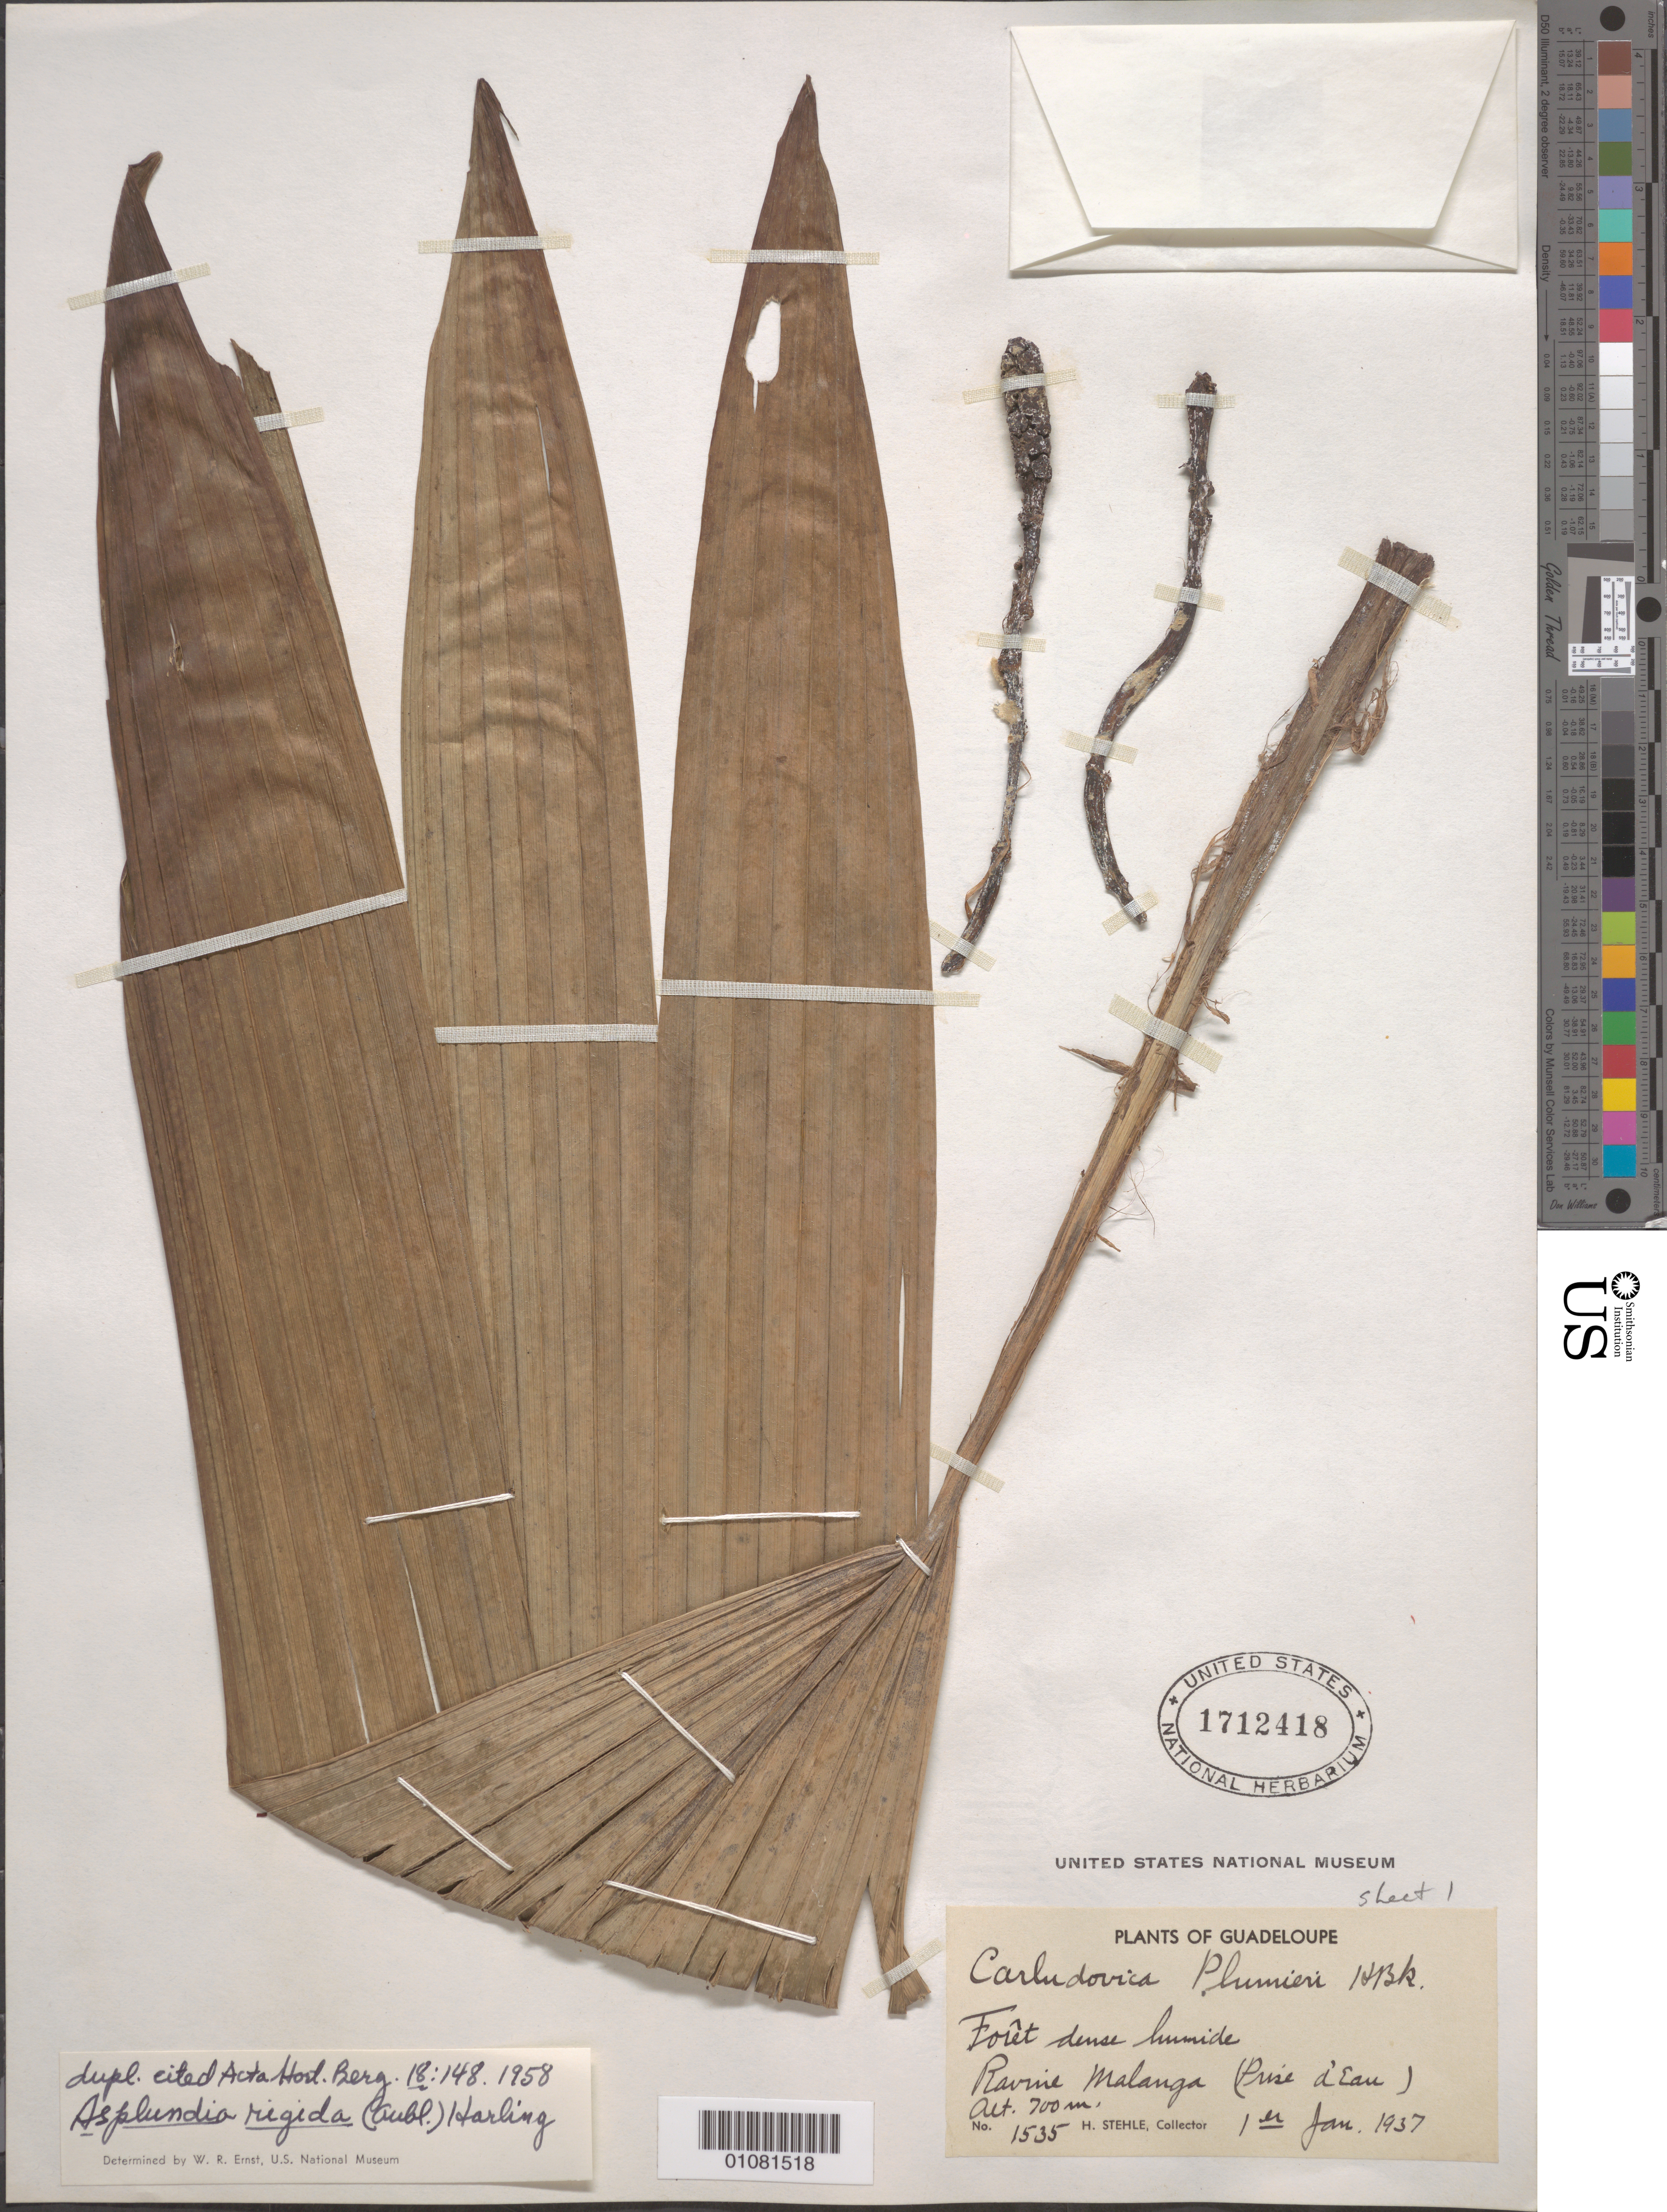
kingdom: Plantae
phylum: Tracheophyta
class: Liliopsida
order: Pandanales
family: Cyclanthaceae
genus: Asplundia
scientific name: Asplundia rigida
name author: (Aubl.) Harling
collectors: H. Stehlé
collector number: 1535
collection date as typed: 01 Jan 1937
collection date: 1937-01-01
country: Guadeloupe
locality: Forêt dense humide, Ravine Malanga (prise d'eau)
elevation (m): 700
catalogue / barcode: US 1712418